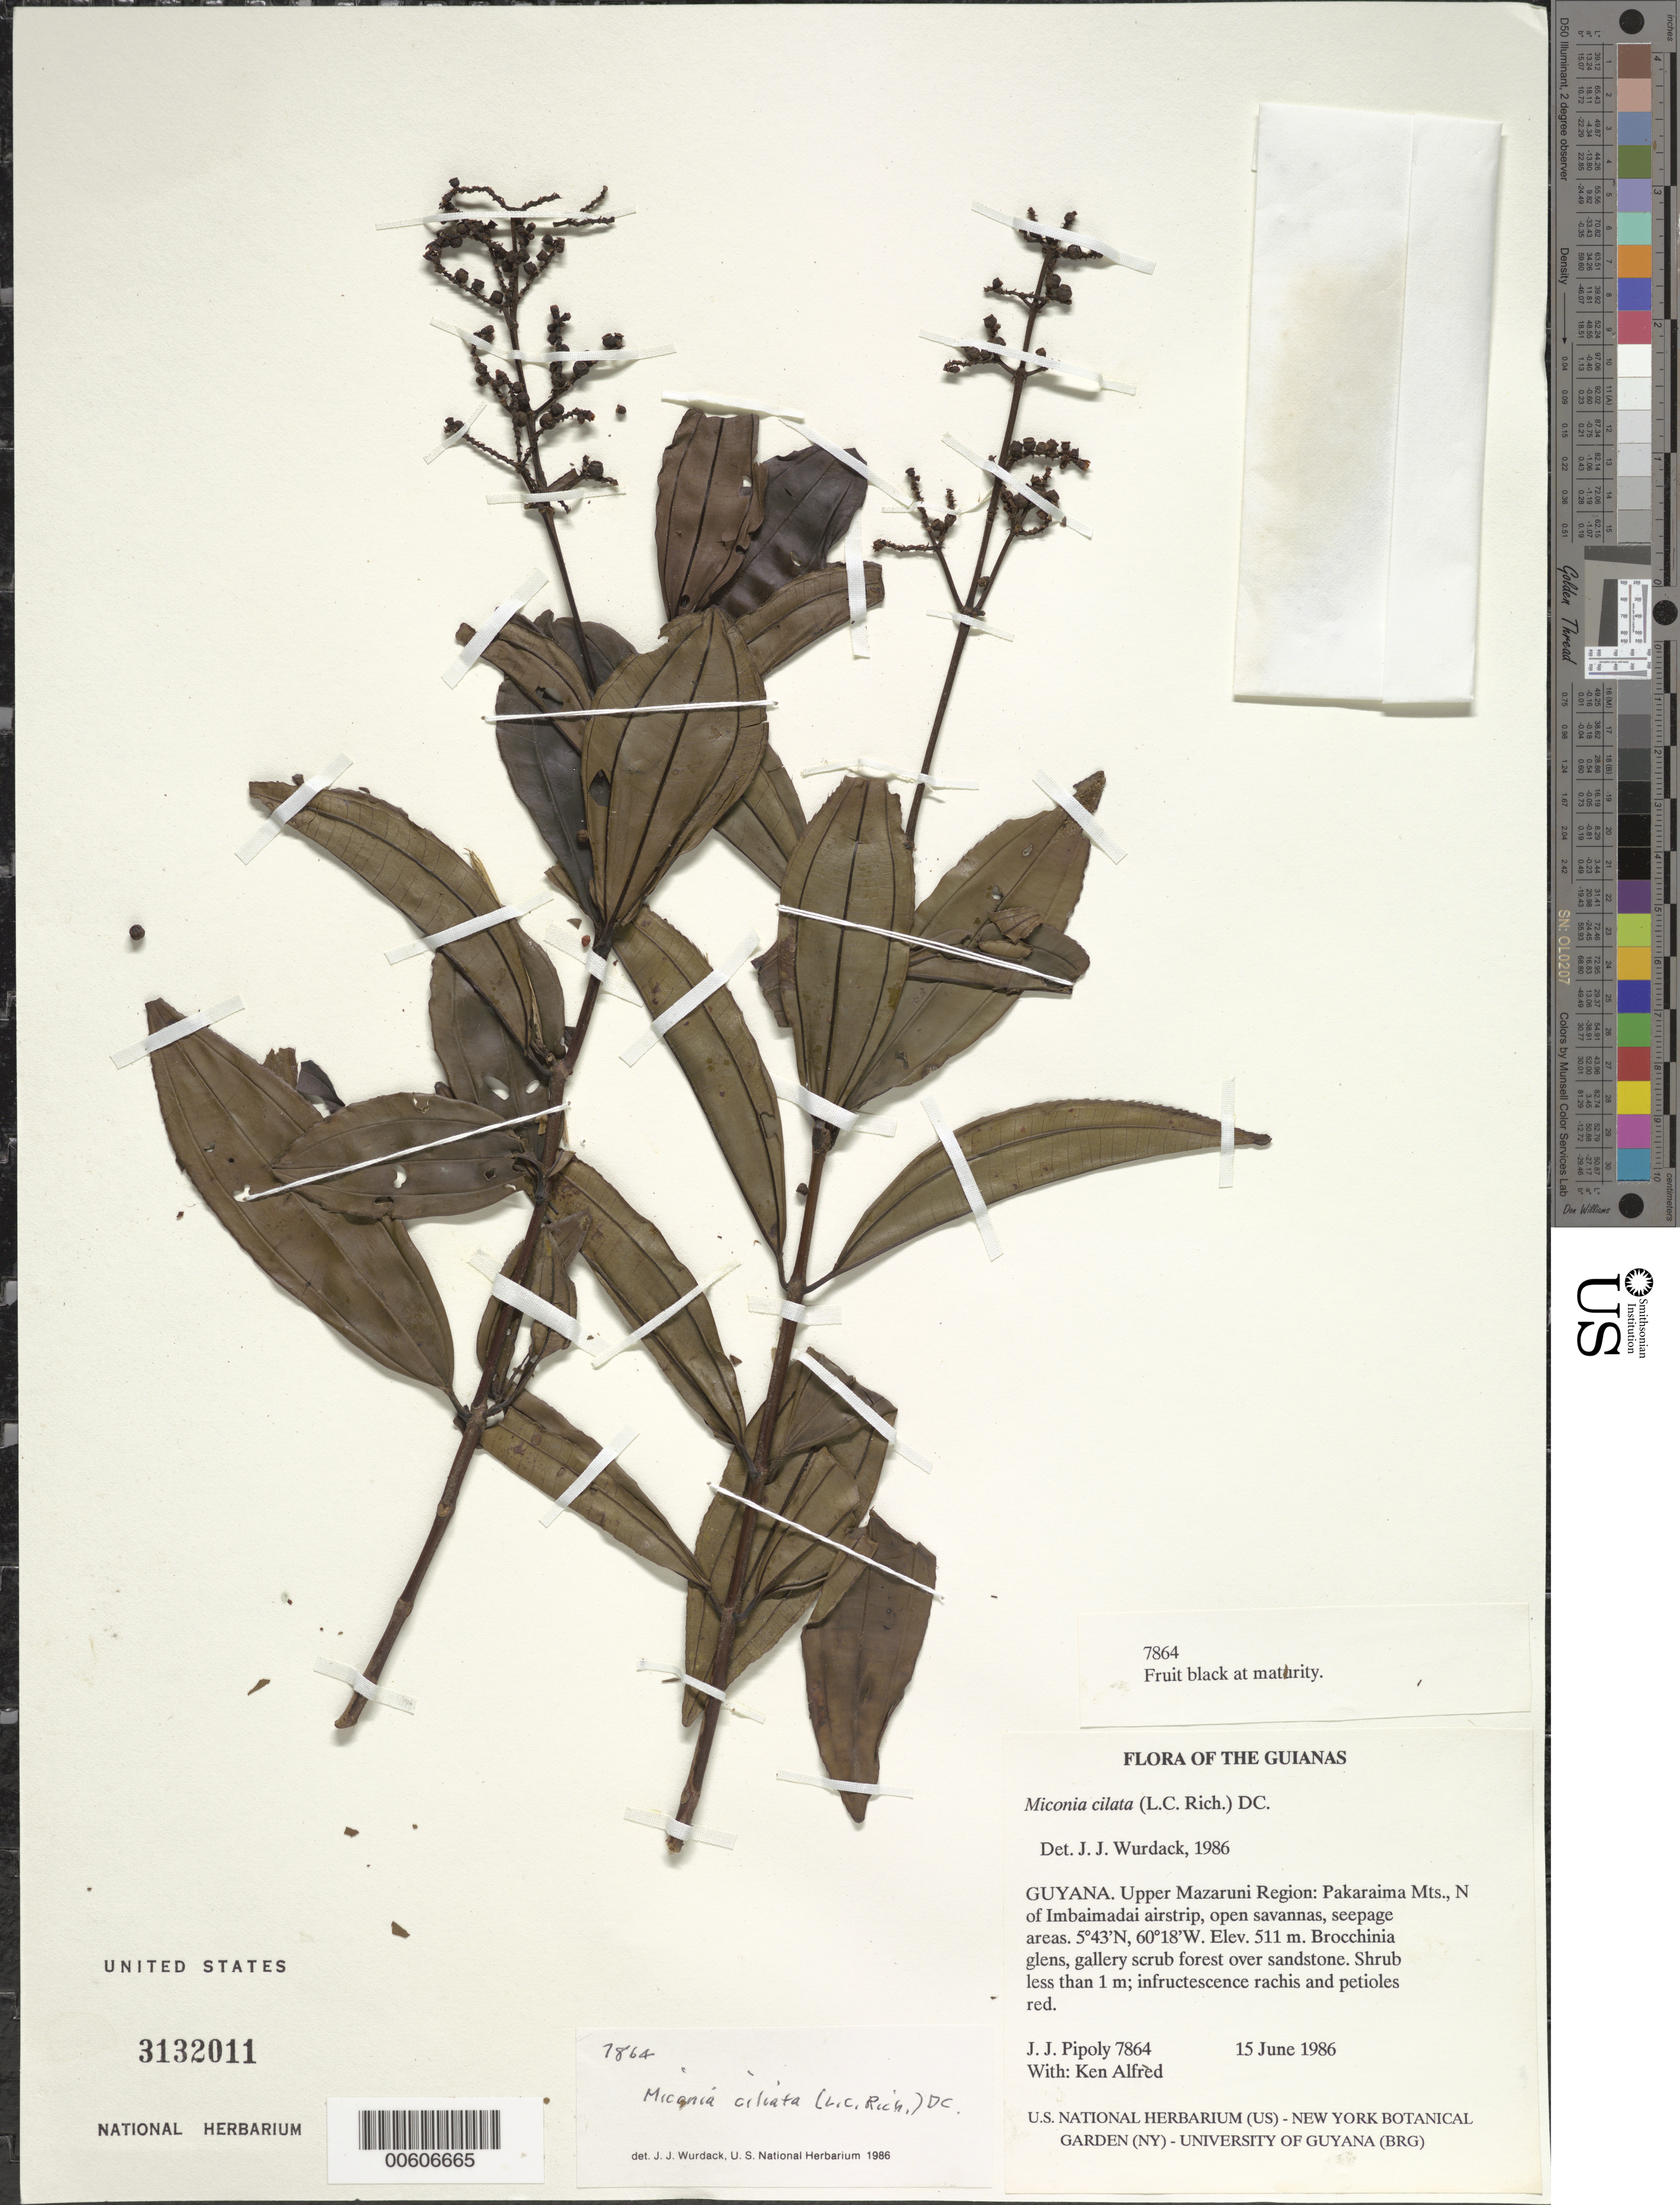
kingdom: Plantae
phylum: Tracheophyta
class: Magnoliopsida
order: Myrtales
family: Melastomataceae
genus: Miconia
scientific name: Miconia ciliata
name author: (Rich.) DC.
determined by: Wurdack, John J., (US), US (UNITED STATES)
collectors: J. J. Pipoly & K. Alfred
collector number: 7864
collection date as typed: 15 June 1986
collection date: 1986-06-15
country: Guyana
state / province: Cuyuni-Mazaruni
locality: Pakaraima Mts., N of Imbaimadai airstrip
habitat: Open savannas, seepage areas, Brocchinia glens, gallery scrub forest over sandstone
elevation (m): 511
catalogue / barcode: US 3132011